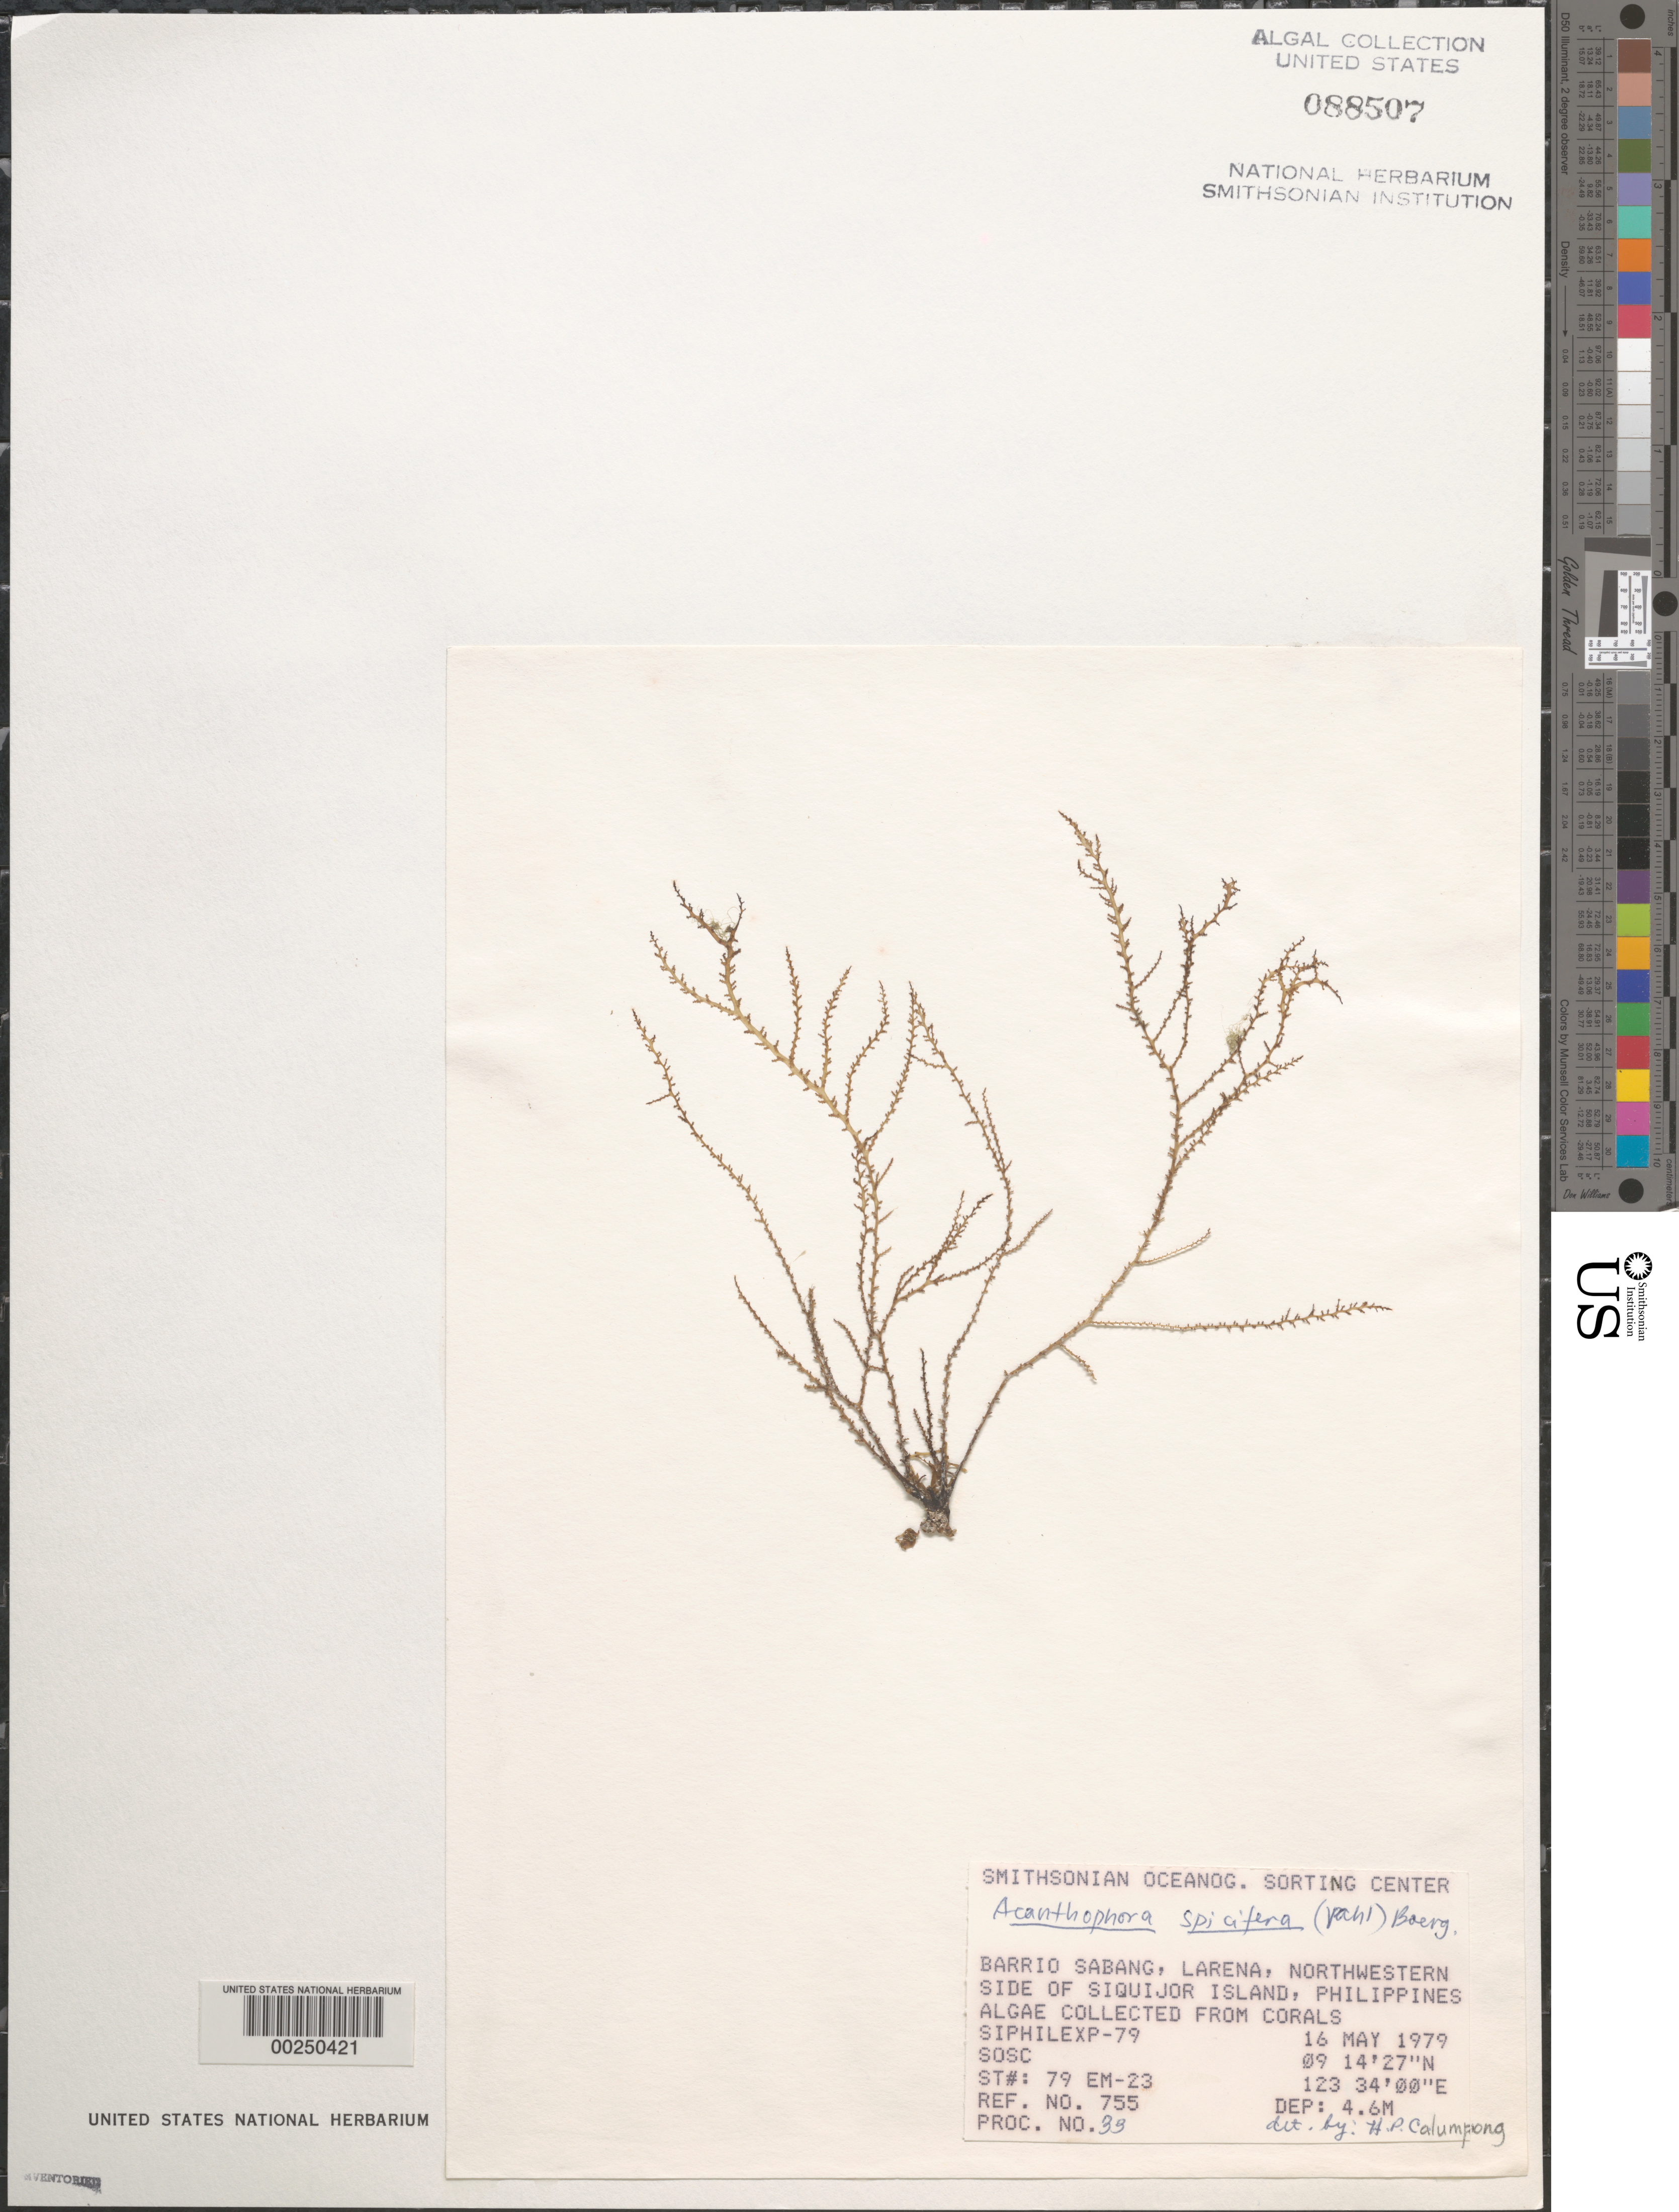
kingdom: Plantae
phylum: Rhodophyta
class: Florideophyceae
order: Ceramiales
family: Rhodomelaceae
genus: Acanthophora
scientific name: Acanthophora spicifera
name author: (Vahl) Børgesen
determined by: Calumpong, H. P.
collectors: SOSC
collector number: Station 79 Em-23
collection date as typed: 16 May 1979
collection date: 1979-05-16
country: Philippines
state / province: Central Visayas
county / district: Siquijor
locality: Visayan, Siquijor island, larena, barrio sabang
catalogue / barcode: US 88507